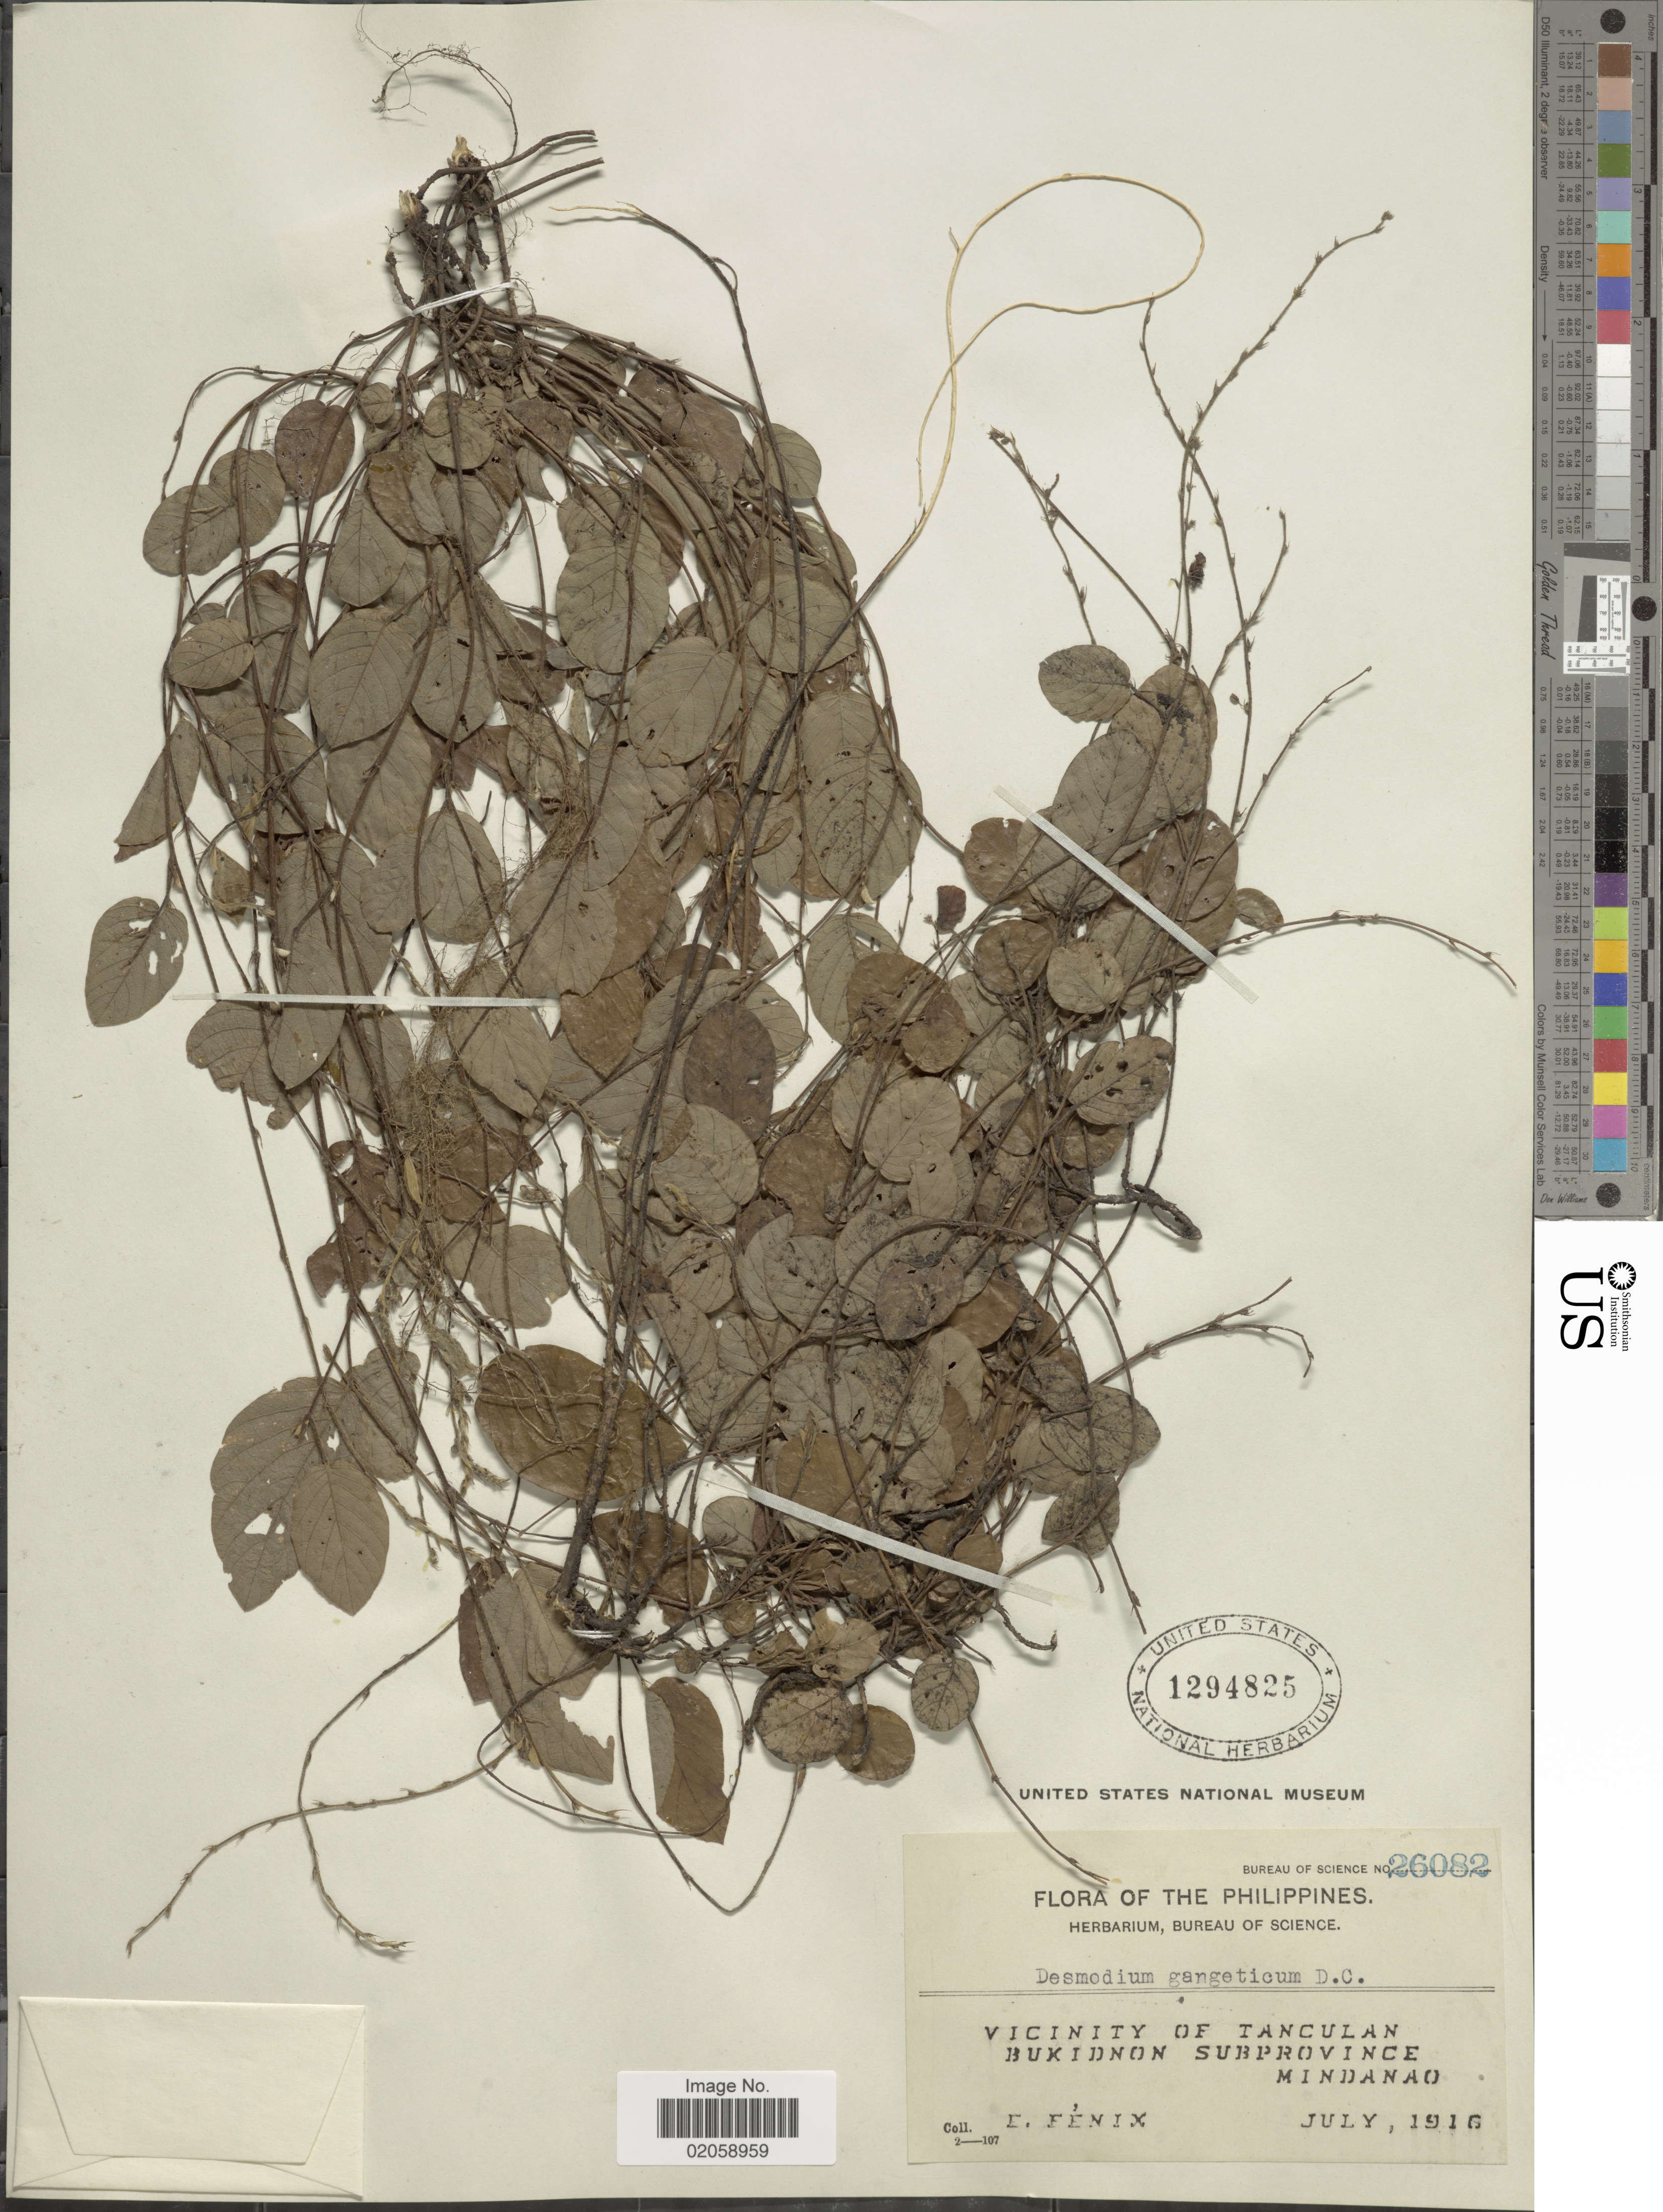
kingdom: Plantae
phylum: Tracheophyta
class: Magnoliopsida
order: Fabales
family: Fabaceae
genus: Pleurolobus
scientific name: Pleurolobus gangeticus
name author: (L.) J. St.-Hil. ex H. Ohashi & K. Ohashi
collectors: E. Fénix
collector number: Bureau of Science 26082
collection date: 1916-07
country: Philippines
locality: Vicinity of Tanculan. Bukidnon Subprovince. Mindanao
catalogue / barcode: US 1294825